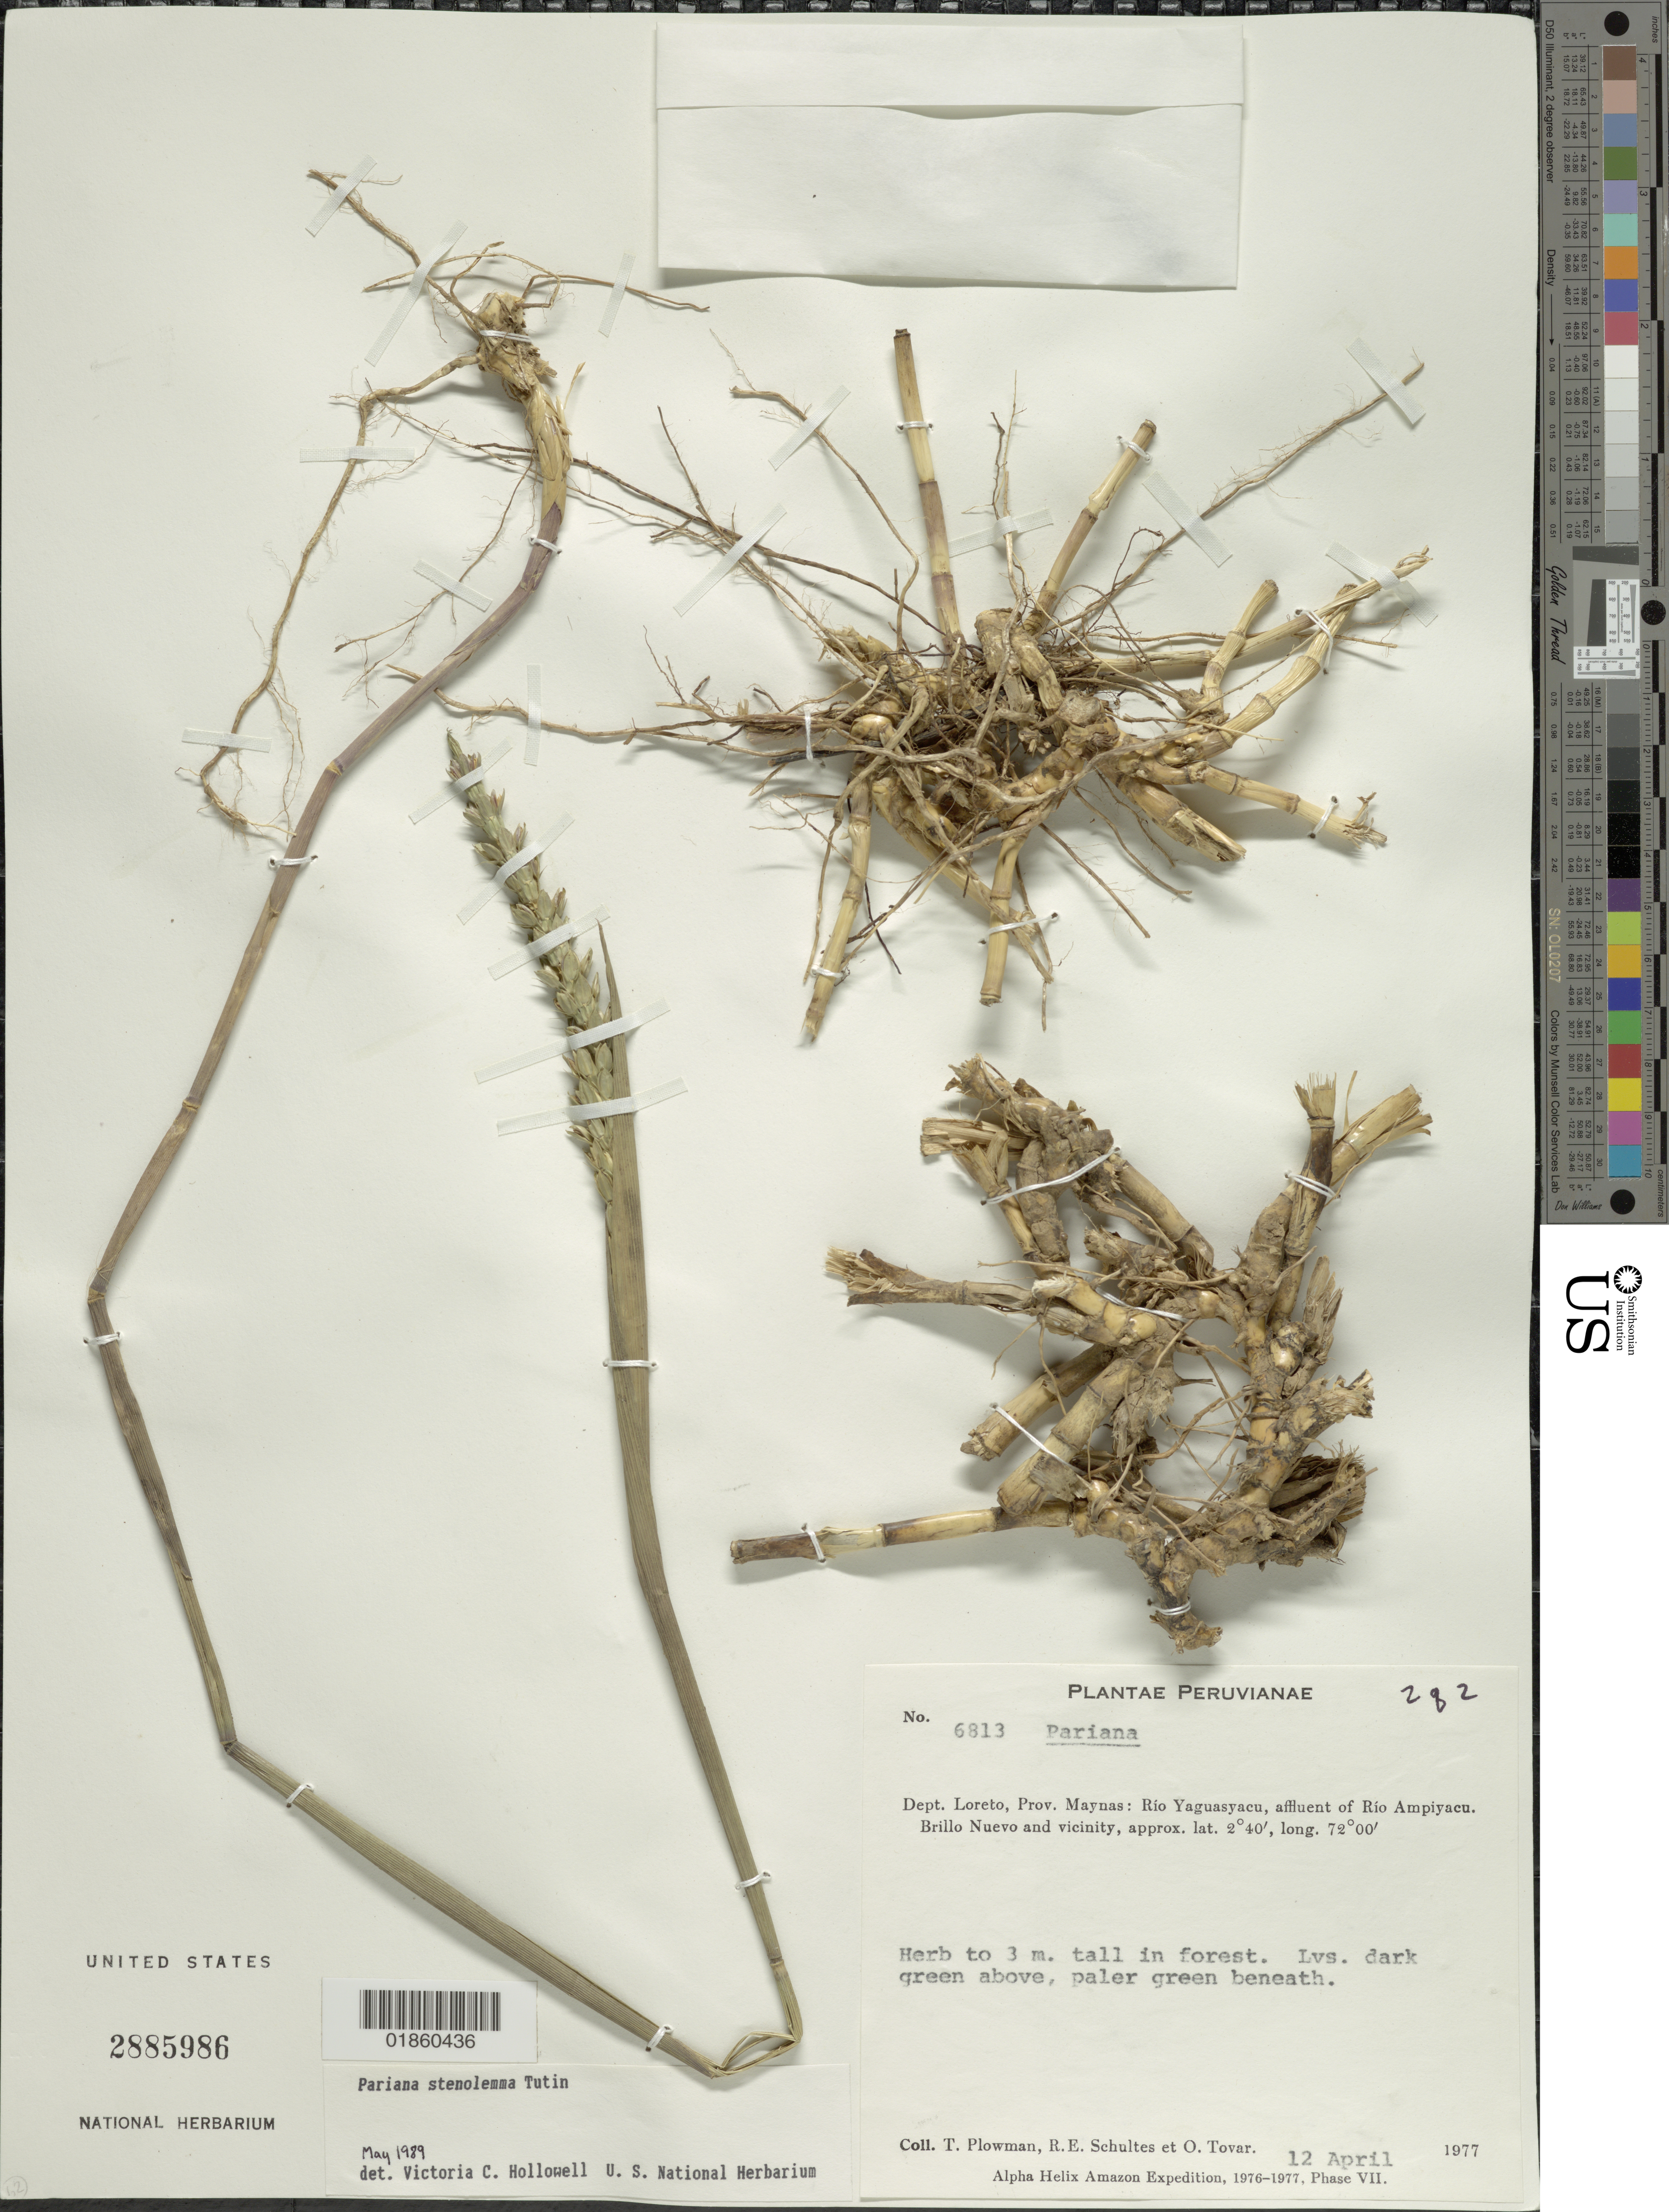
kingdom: Plantae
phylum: Tracheophyta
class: Liliopsida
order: Poales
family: Poaceae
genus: Pariana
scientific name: Pariana stenolemma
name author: Tutin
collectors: T. Plowman, R. E. Schultes & O. Tovar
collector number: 6813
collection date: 1977-04-12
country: Peru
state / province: Loreto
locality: Prov. Maynas: Rio Yaguasyacu, affluent of Rio Ampiyacu. Brillo Nuevo and vicinity.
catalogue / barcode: US 2885986